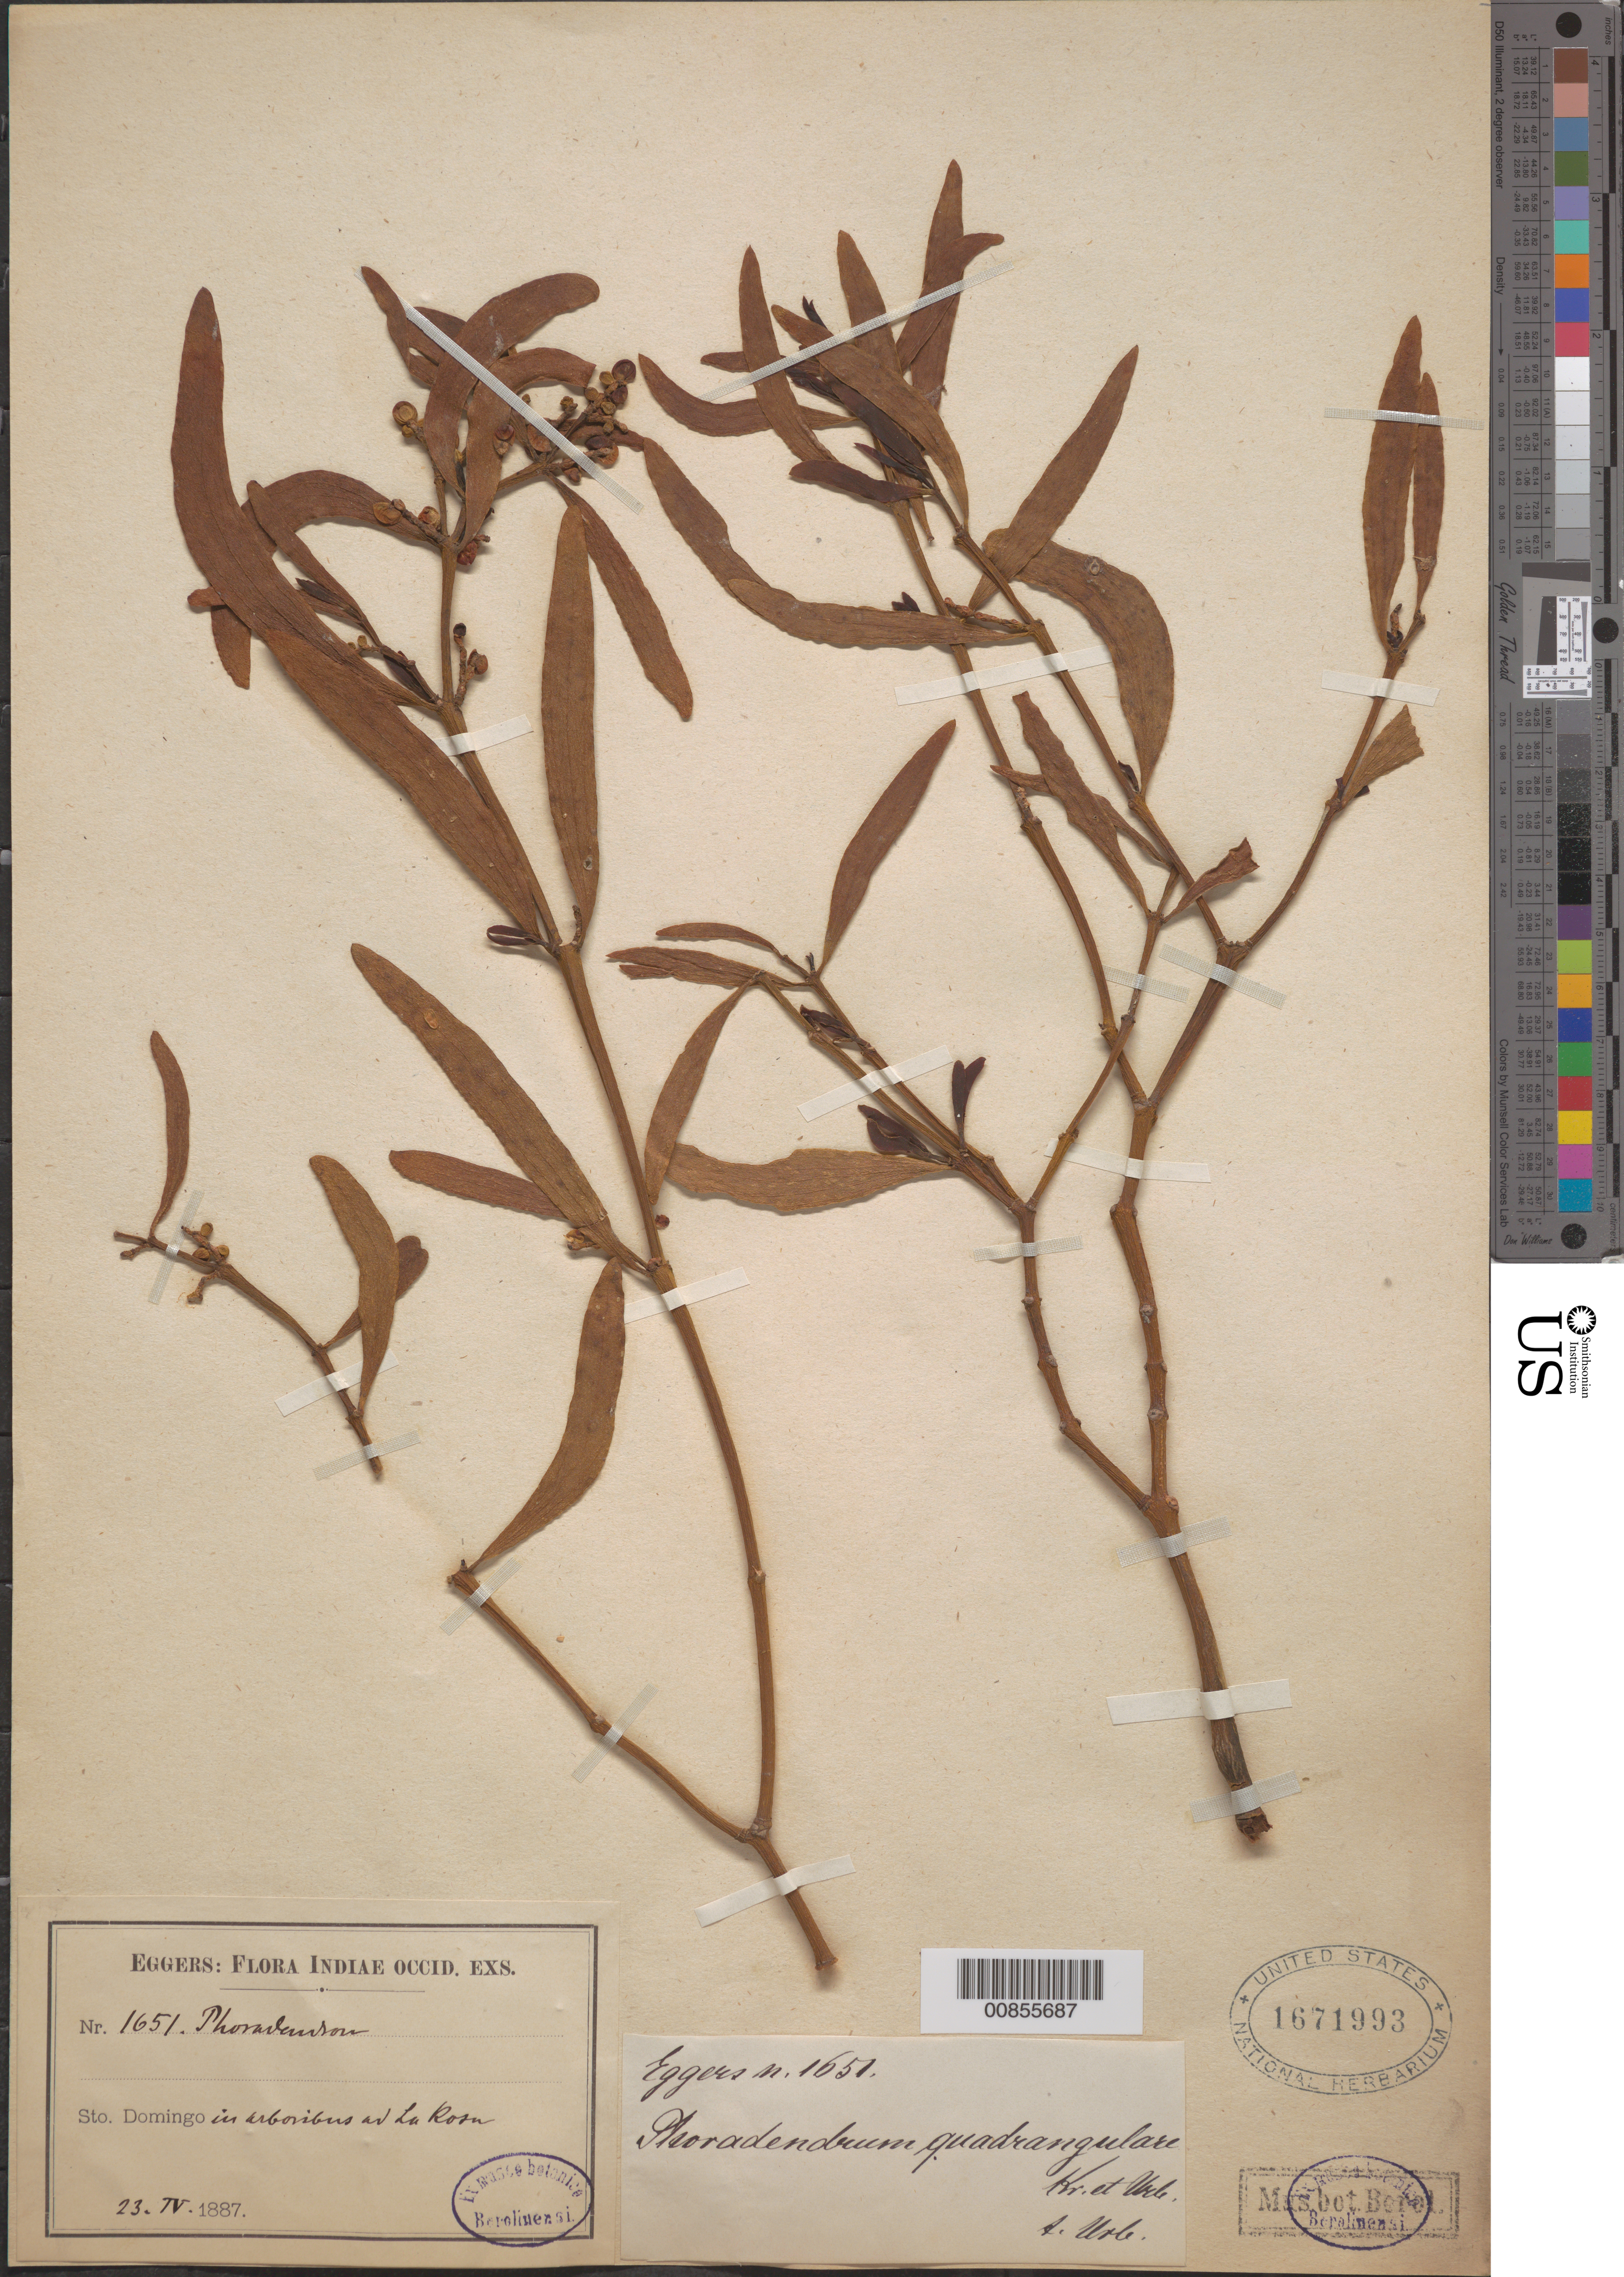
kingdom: Plantae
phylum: Tracheophyta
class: Magnoliopsida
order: Santalales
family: Viscaceae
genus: Phoradendron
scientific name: Phoradendron quadrangulare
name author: (Kunth) Griseb.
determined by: Urban, Ignatz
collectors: H. F. A. von Eggers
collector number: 1651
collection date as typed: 23 Apr 1887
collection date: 1887-04-23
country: Dominican Republic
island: Hispaniola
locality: Ad La Rosa.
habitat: In arboribus.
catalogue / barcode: US 1671993